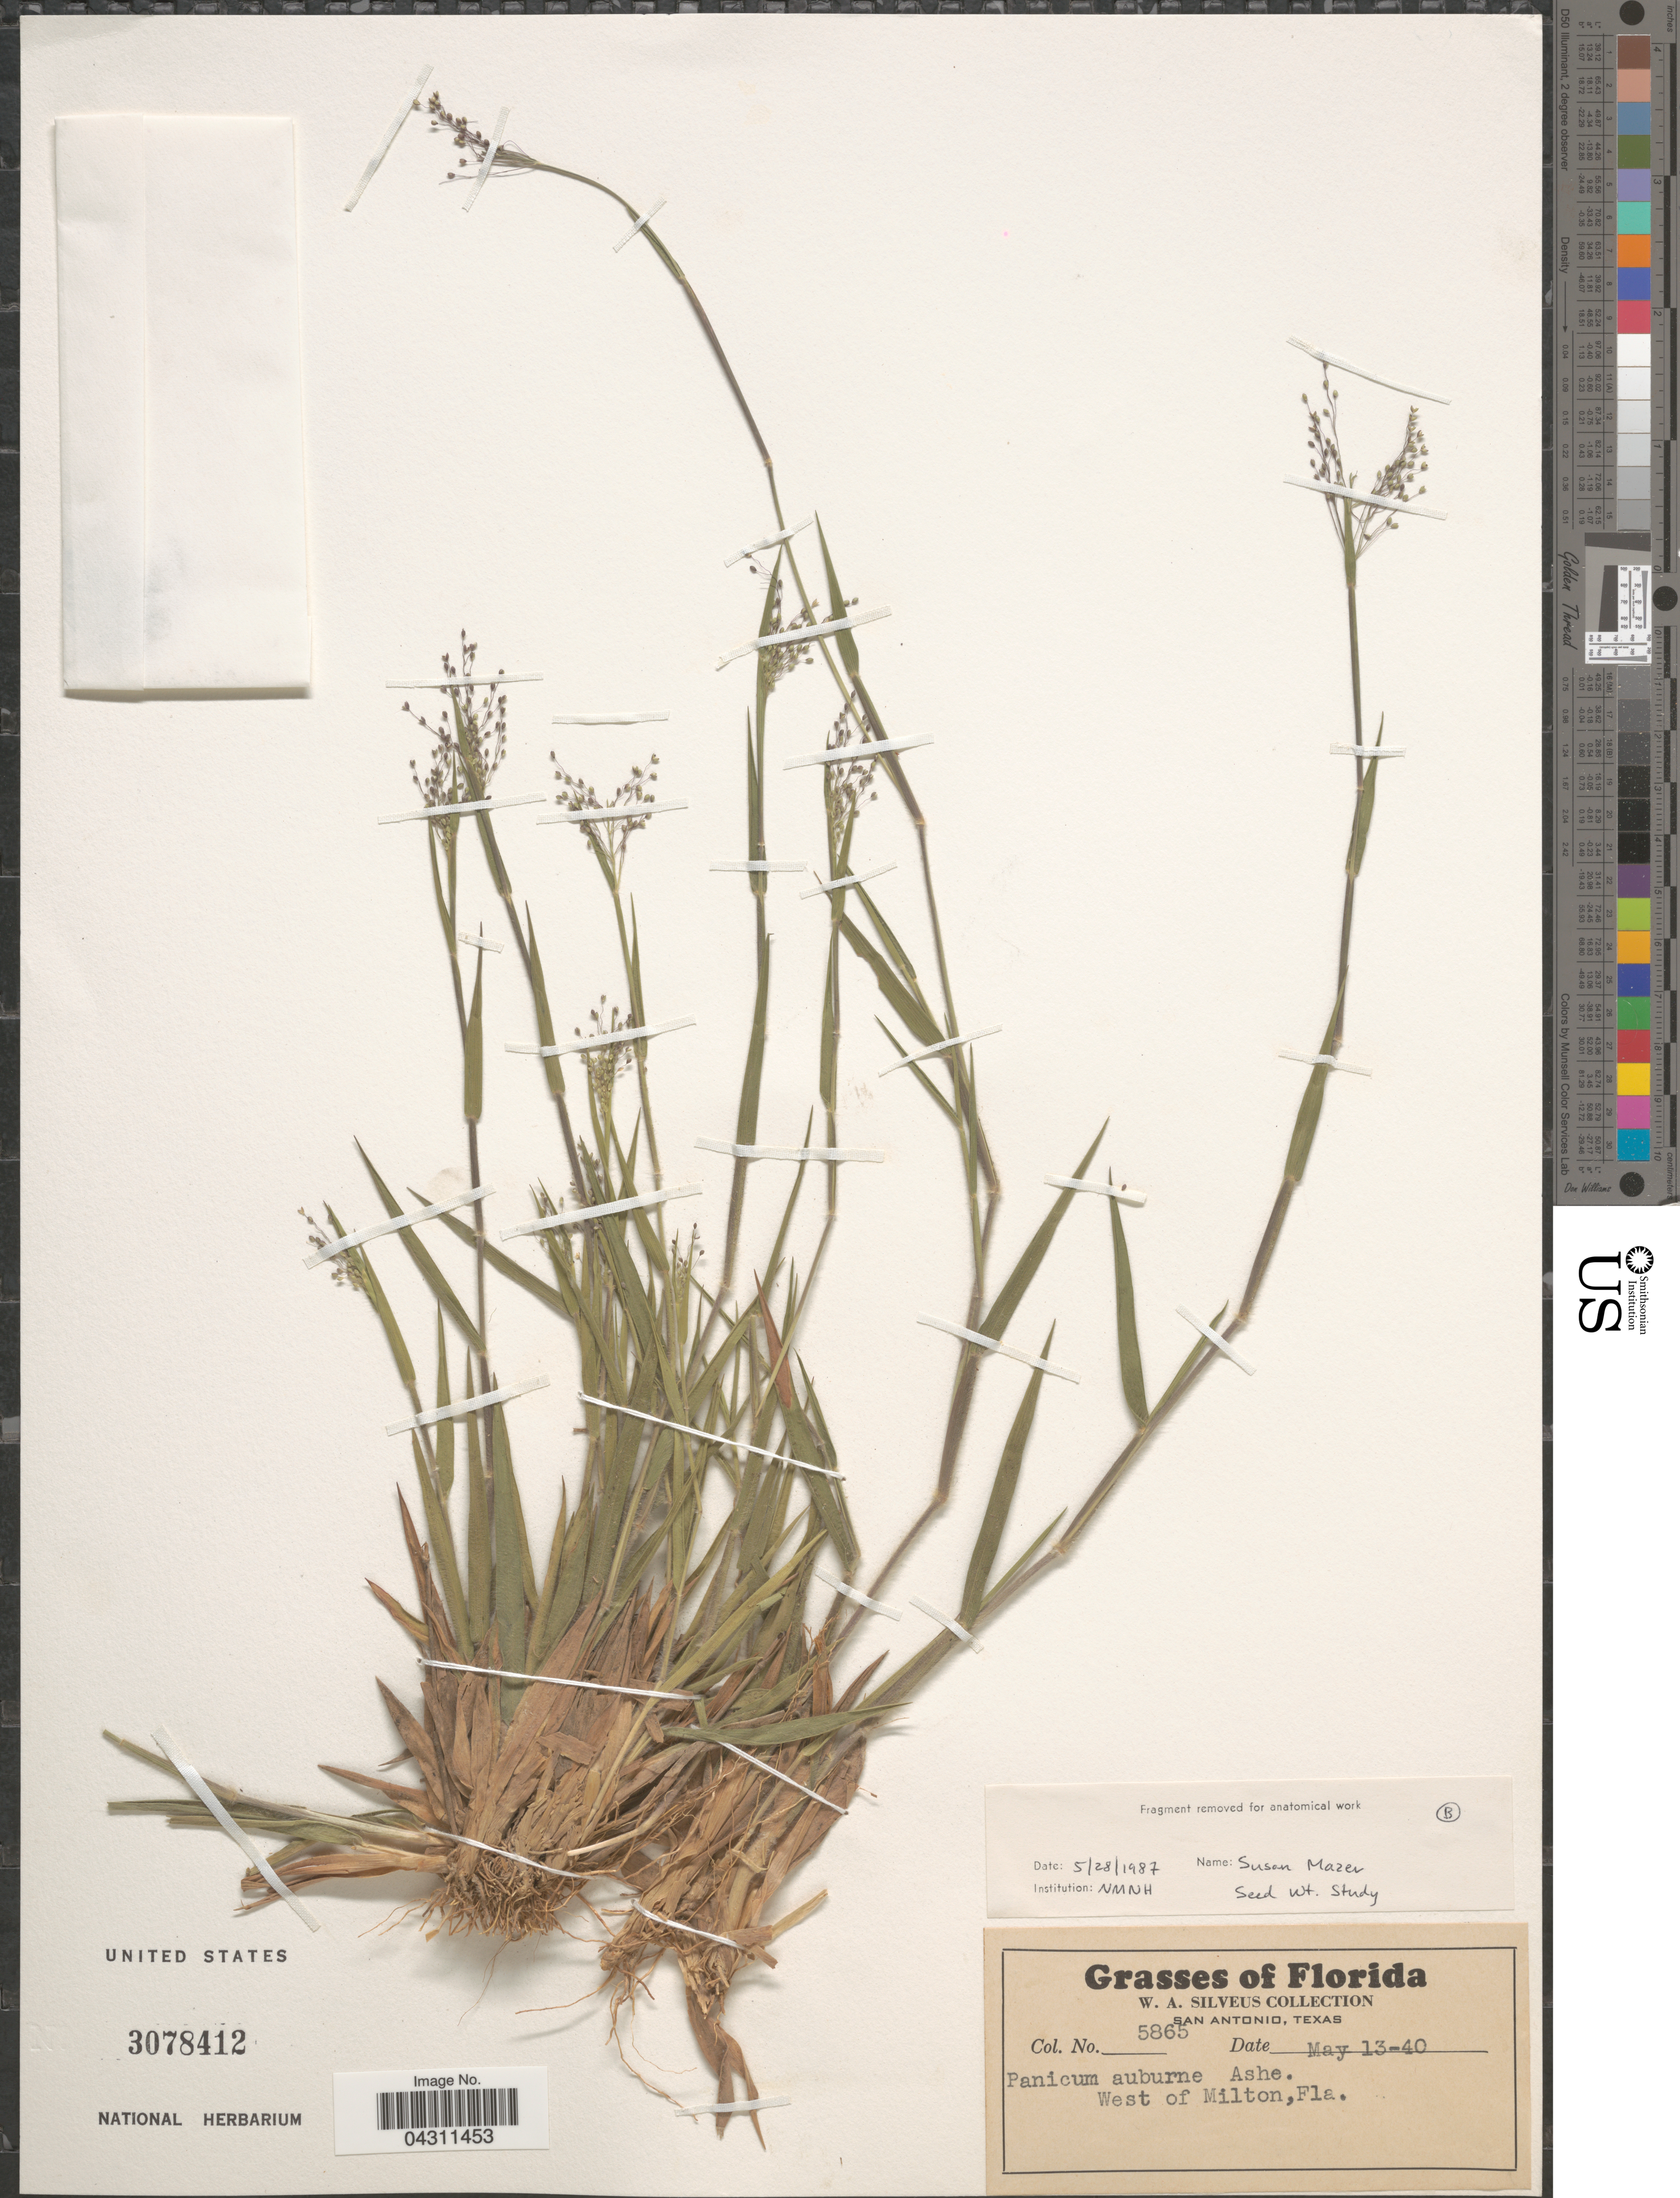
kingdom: Plantae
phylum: Tracheophyta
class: Liliopsida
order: Poales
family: Poaceae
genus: Dichanthelium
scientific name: Dichanthelium sphaerocarpon var. sphaerocarpon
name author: (Elliott) Gould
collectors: W. Silveus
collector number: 5865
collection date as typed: Transcribed d/m/y: 13/5/40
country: United States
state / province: Florida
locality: West of Milton.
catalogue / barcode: US 3078412